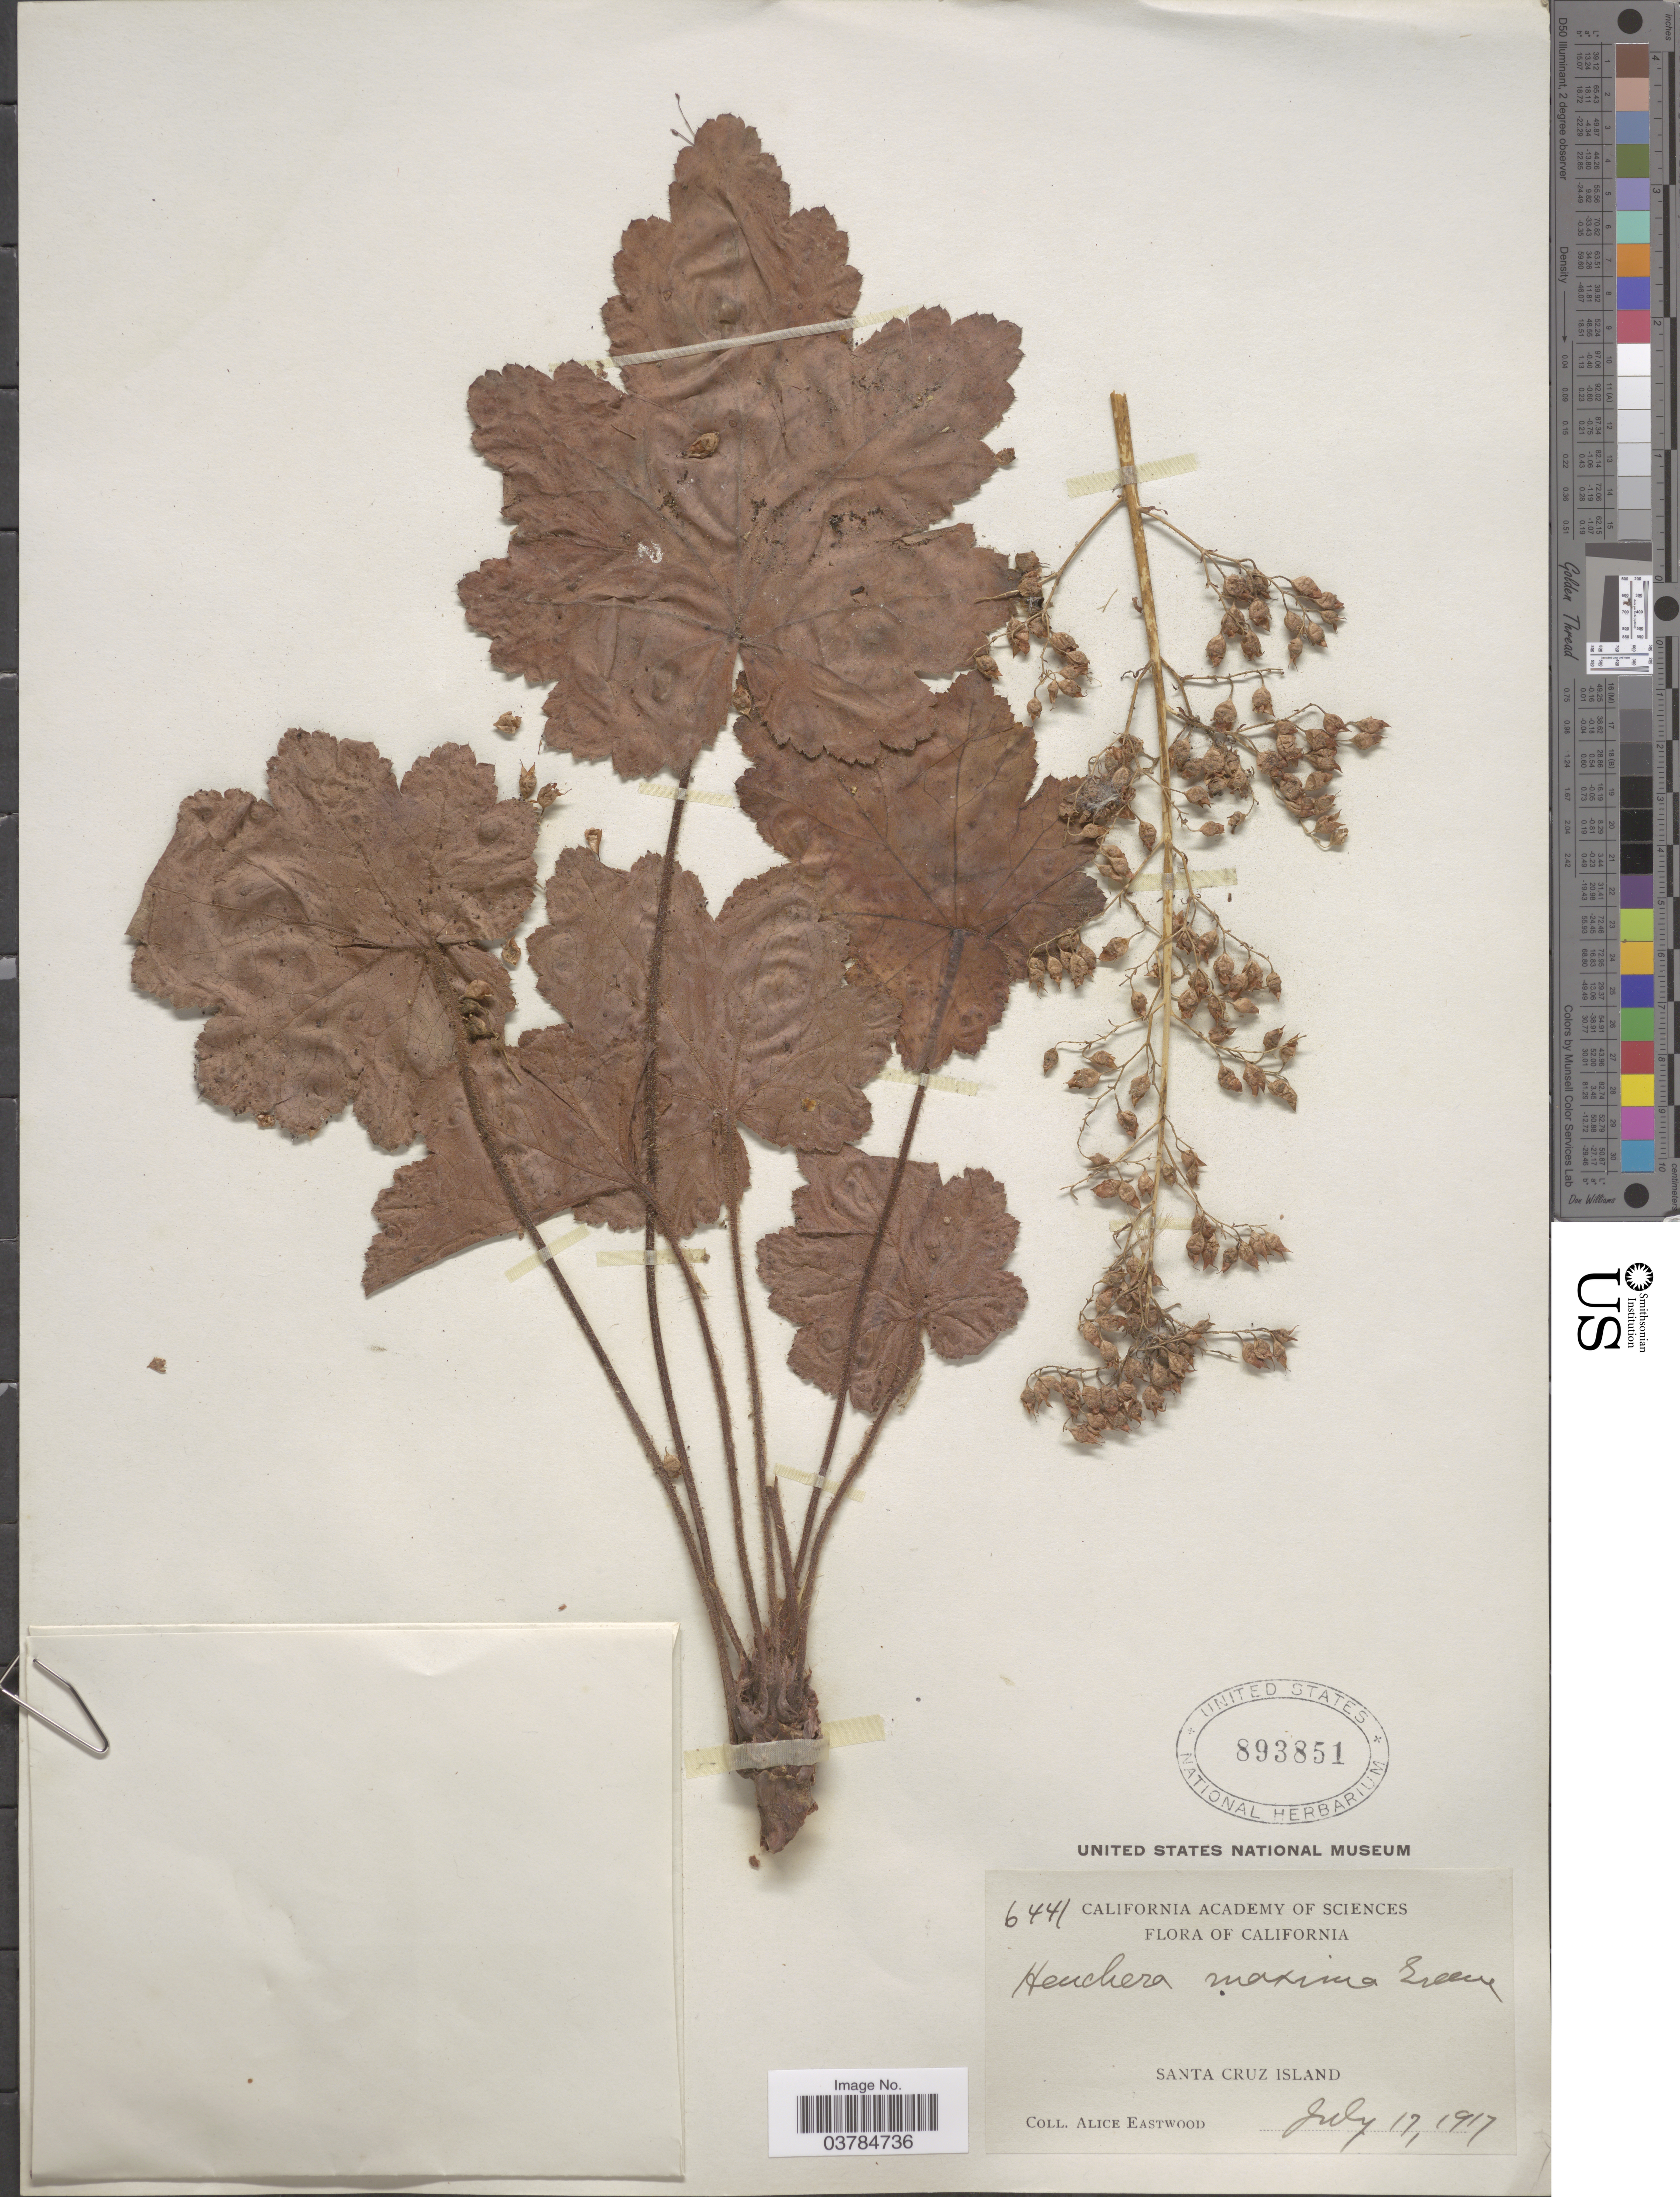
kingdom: Plantae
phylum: Tracheophyta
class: Magnoliopsida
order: Saxifragales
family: Saxifragaceae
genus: Heuchera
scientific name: Heuchera maxima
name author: Greene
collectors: A. Eastwood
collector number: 6441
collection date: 1917-07-17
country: United States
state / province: California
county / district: Santa Barbara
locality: Santa Cruz Island.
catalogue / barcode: US 893851